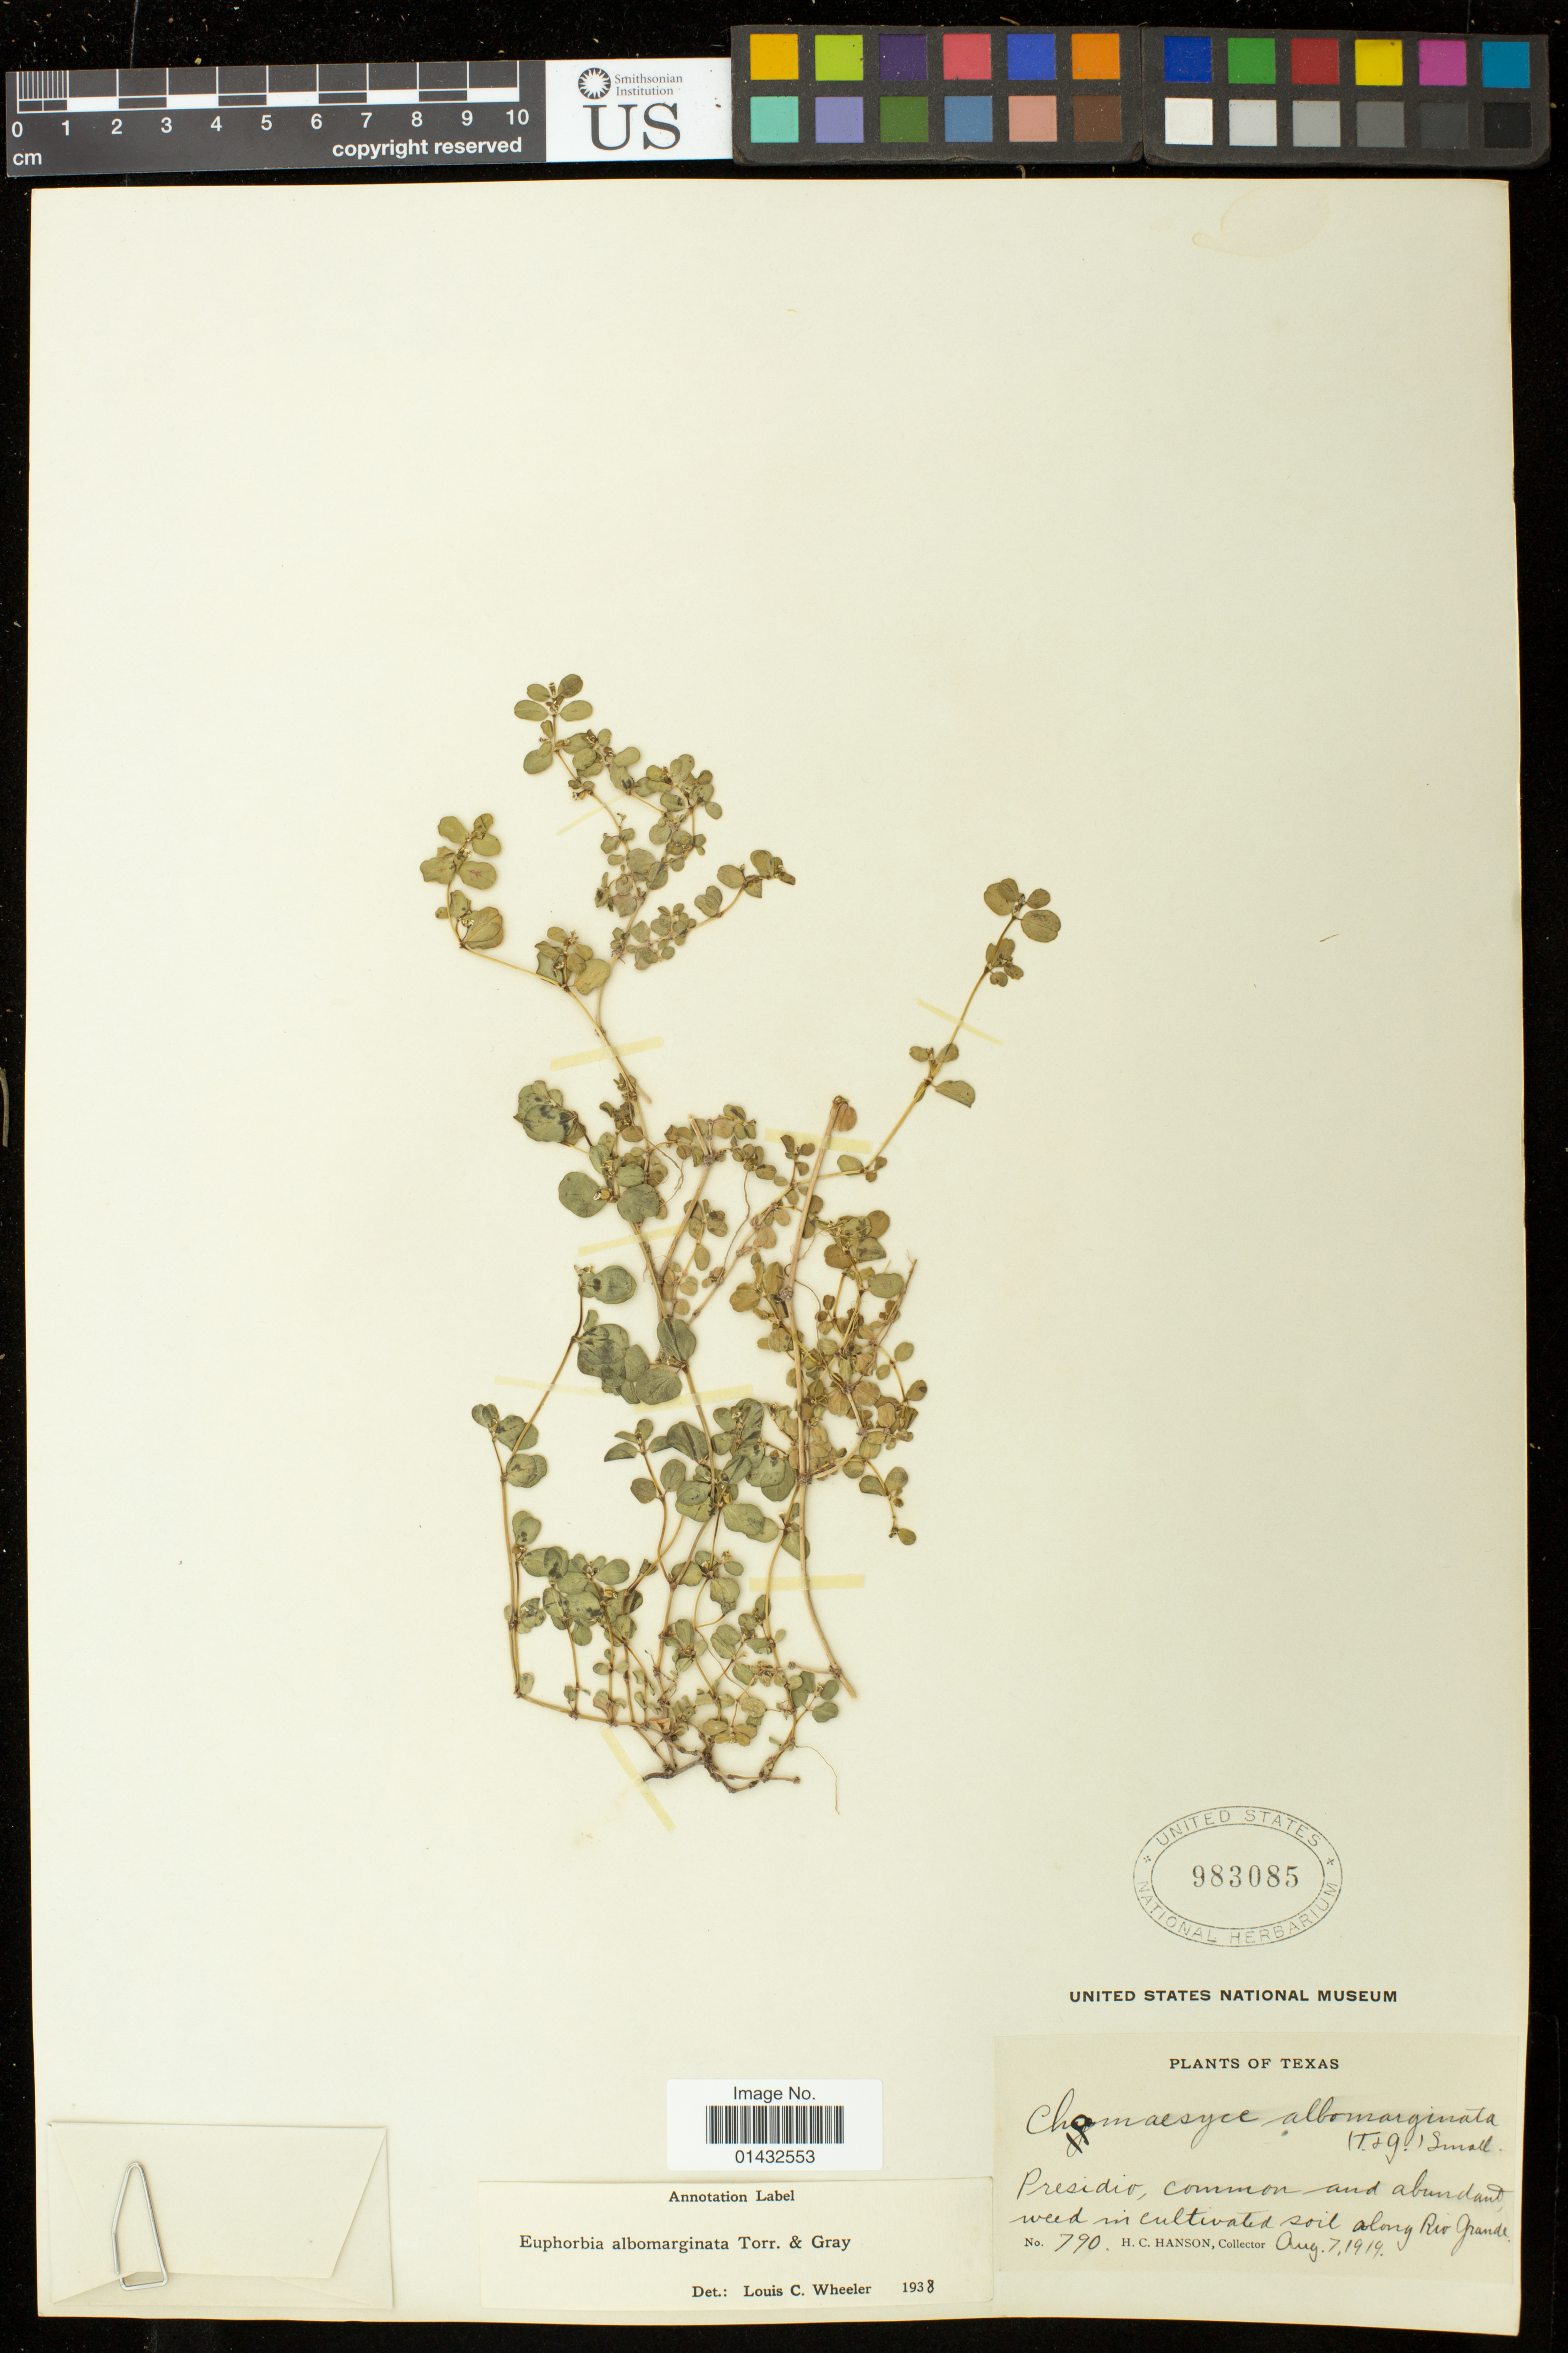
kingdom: Plantae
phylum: Tracheophyta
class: Magnoliopsida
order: Malpighiales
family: Euphorbiaceae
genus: Euphorbia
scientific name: Euphorbia albomarginata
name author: Torr. & A. Gray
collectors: H. Hanson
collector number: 790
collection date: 1919-08-07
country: United States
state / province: Texas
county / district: Presidio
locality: Presidio, along Rio Grande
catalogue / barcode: US 983085